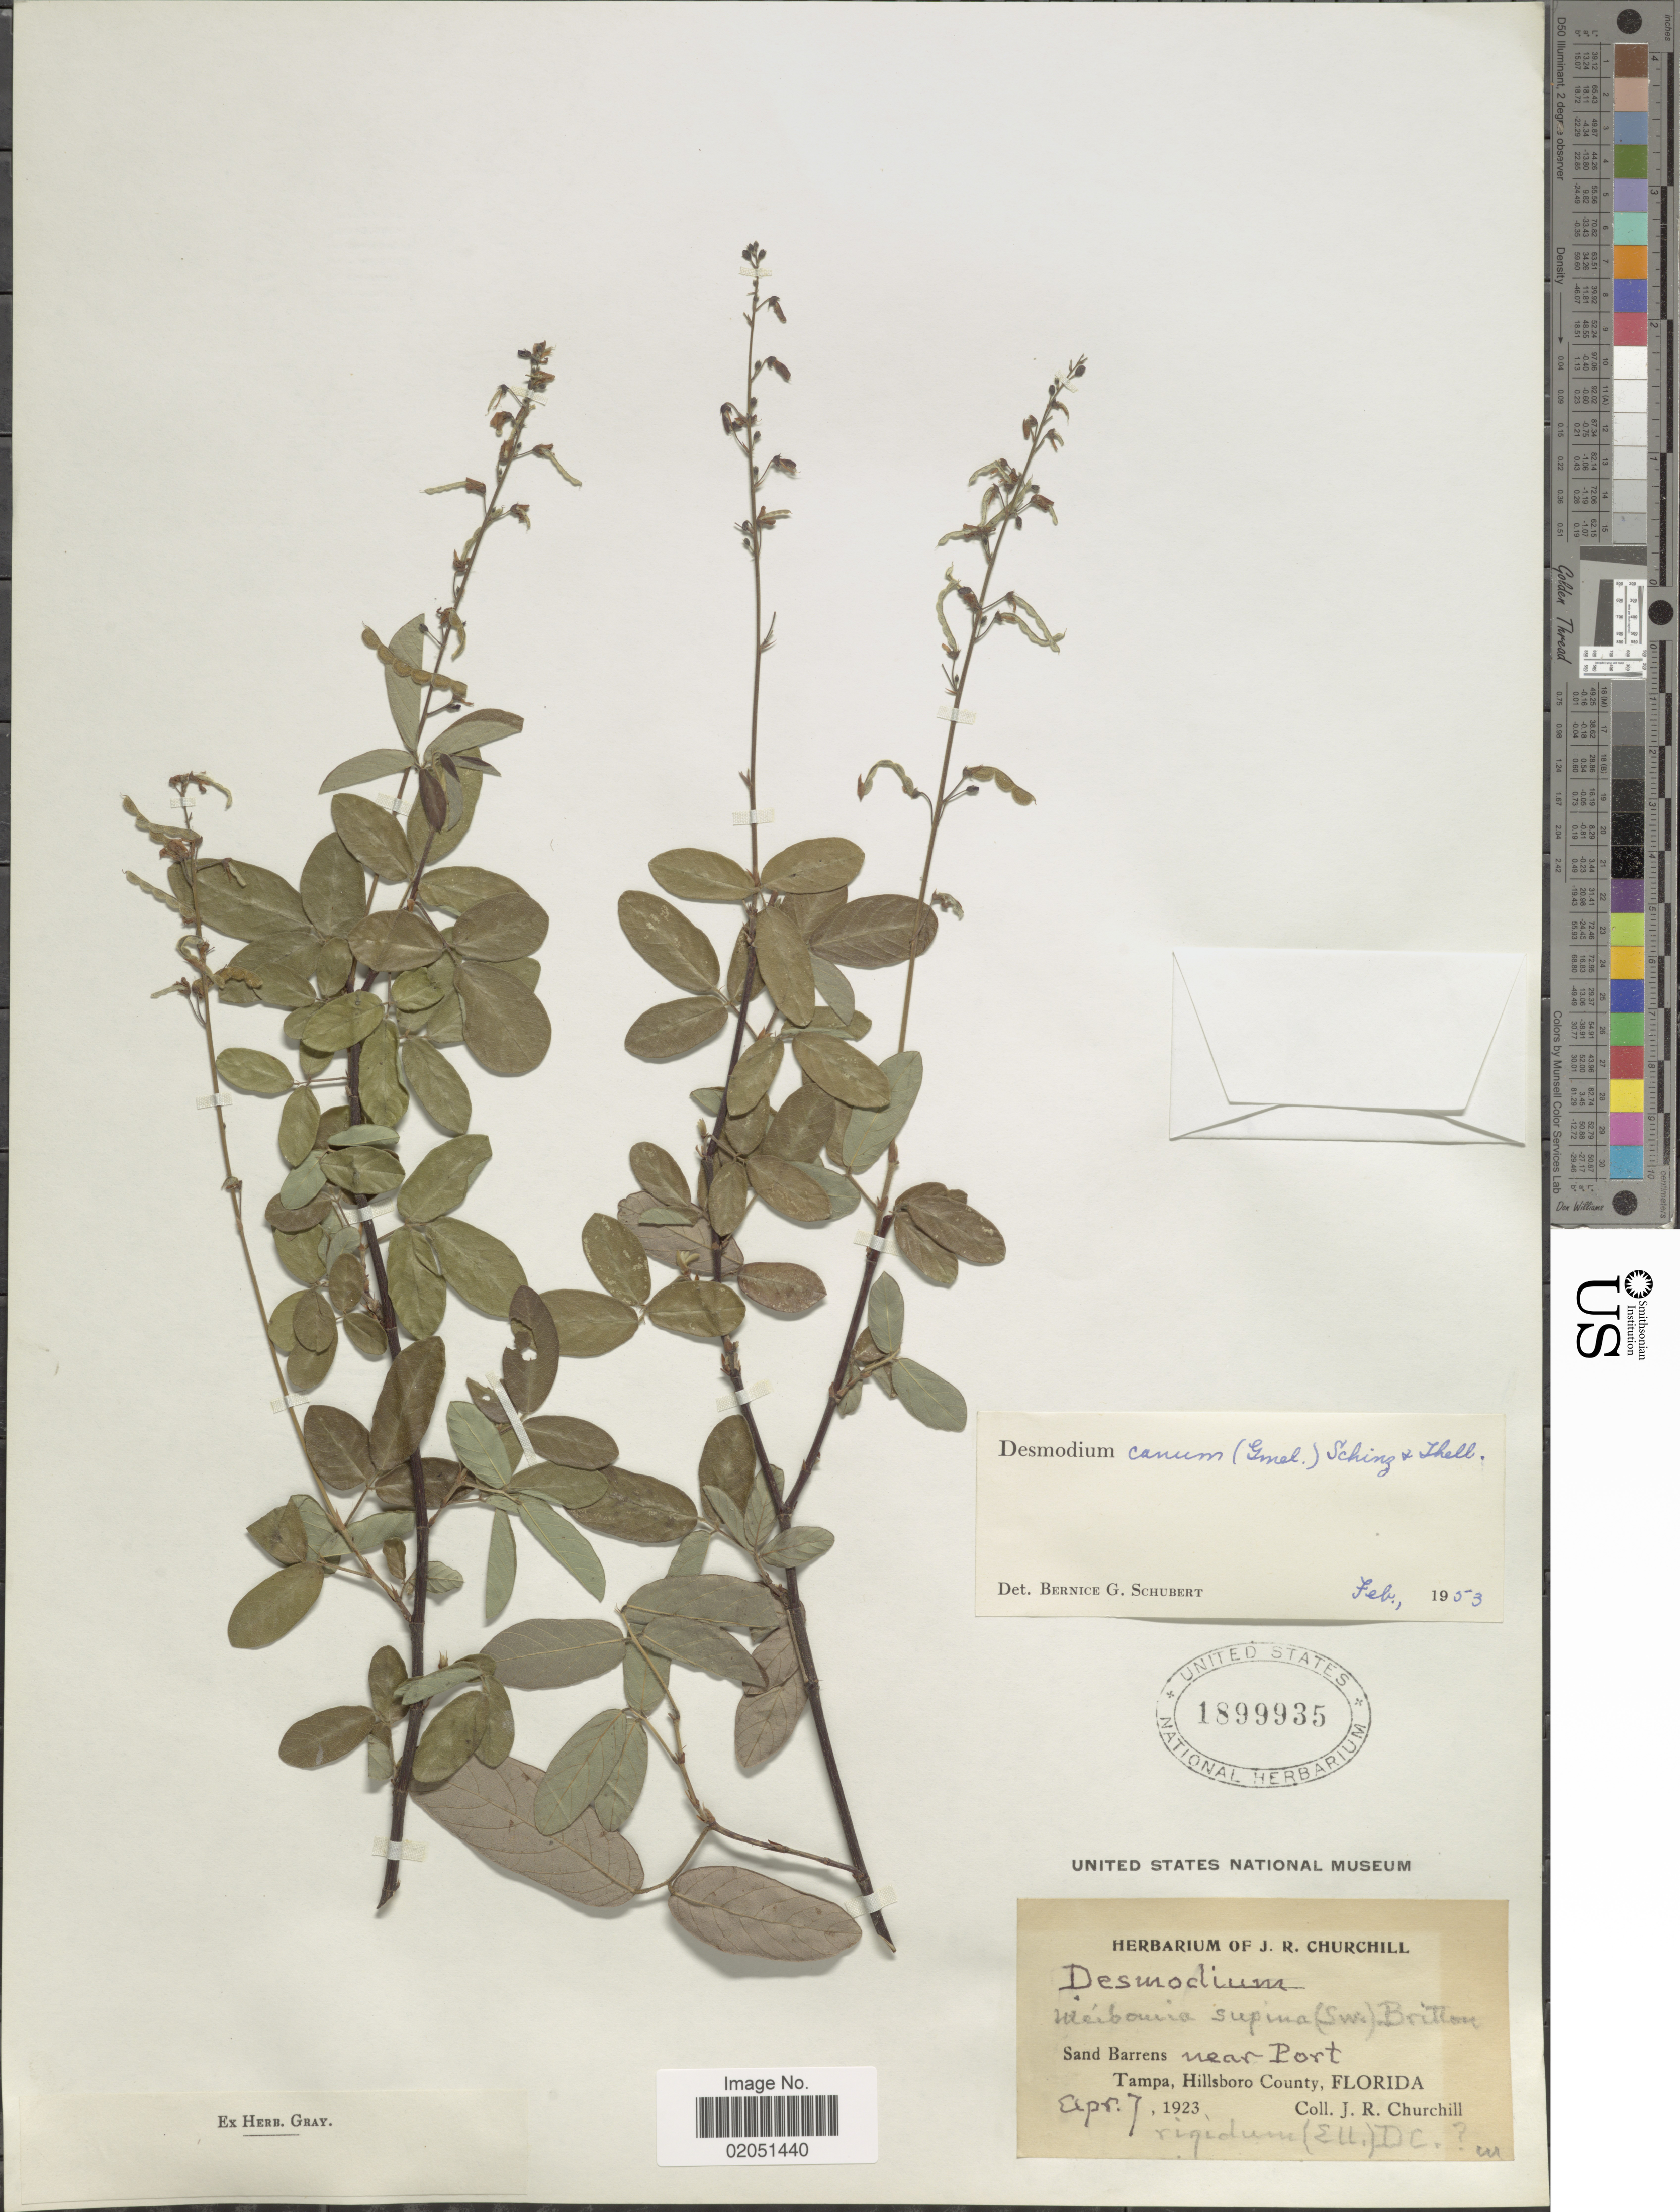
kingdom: Plantae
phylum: Tracheophyta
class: Magnoliopsida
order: Fabales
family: Fabaceae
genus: Desmodium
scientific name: Desmodium rigidum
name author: (Elliott) DC.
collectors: J. Churchill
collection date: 1923-04-07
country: United States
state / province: Florida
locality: Sand barrens near Port, Tampa, Hillsboro County.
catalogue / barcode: US 1899935